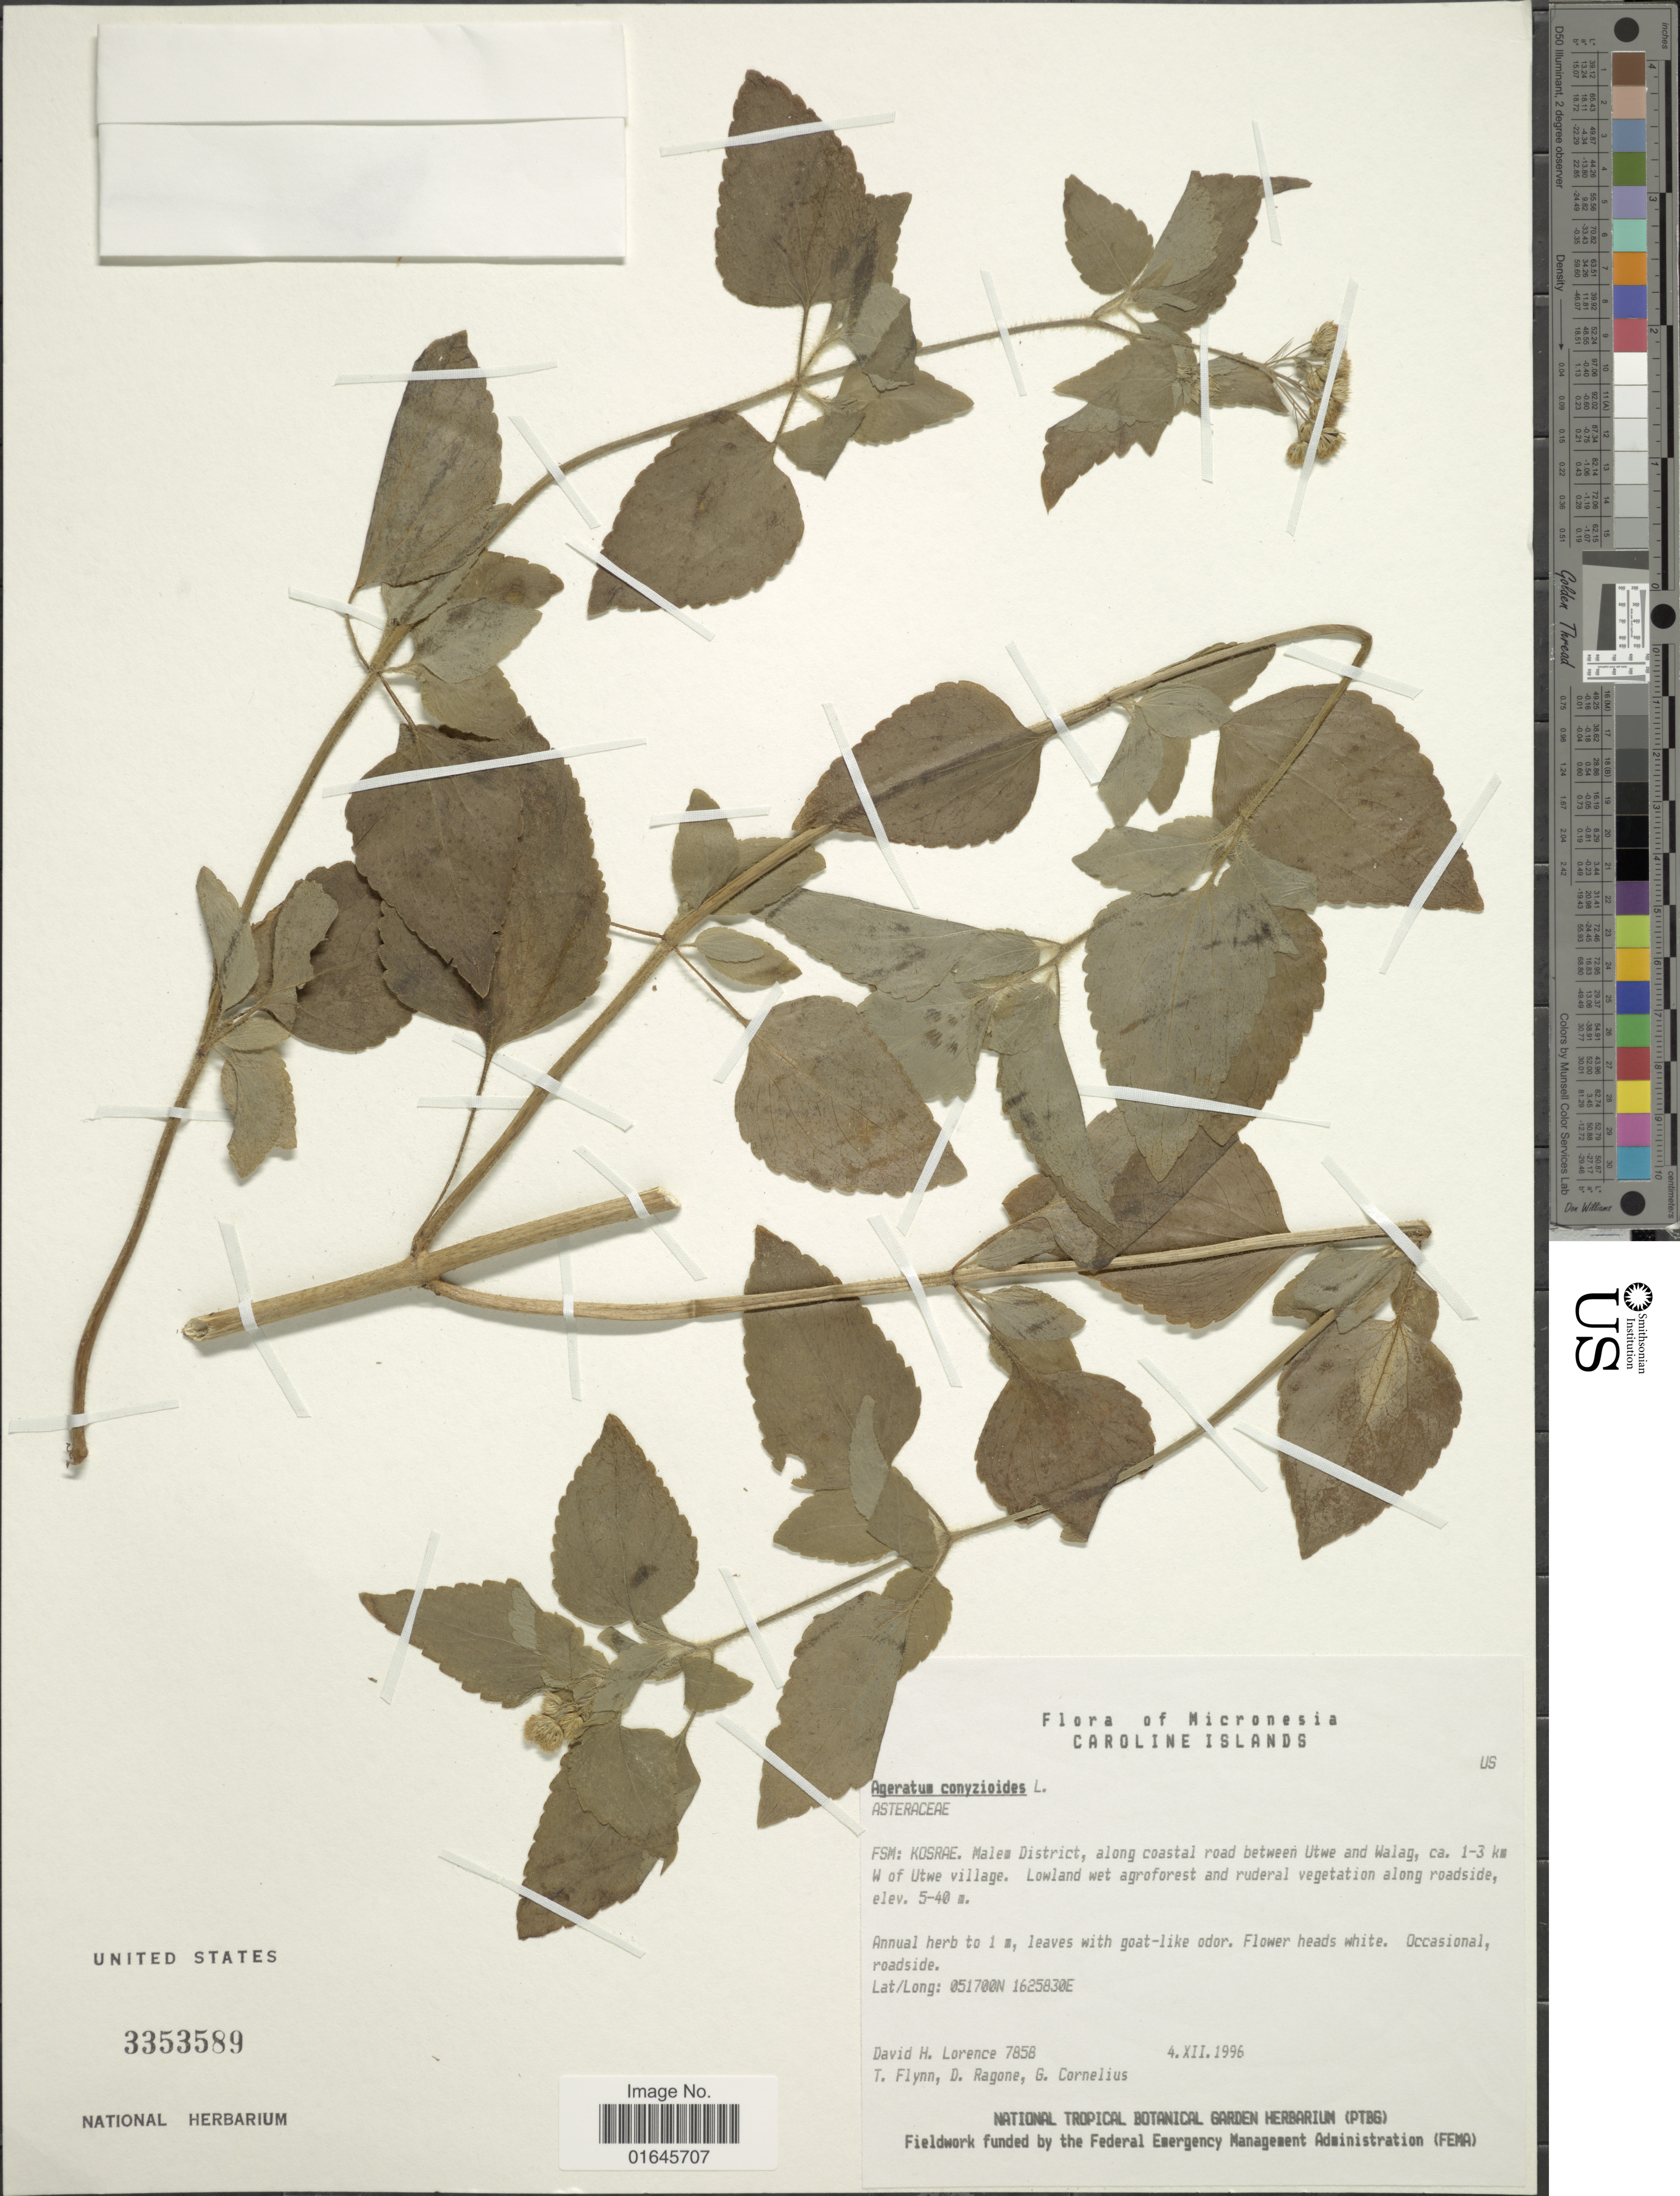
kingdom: Plantae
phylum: Tracheophyta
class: Magnoliopsida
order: Asterales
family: Asteraceae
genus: Ageratum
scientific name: Ageratum conyzoides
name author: L.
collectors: D. Lorence, T. Flynn, D. Ragone & G. Cornelius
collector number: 7858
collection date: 1996-12-04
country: Micronesia, Federated States of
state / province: Kosrae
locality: FSM: Malem District, along coastal road between Utwe and Walag, ca. 1-3 km W of Utwe village, Caroline Island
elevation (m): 5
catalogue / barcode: US 3353589